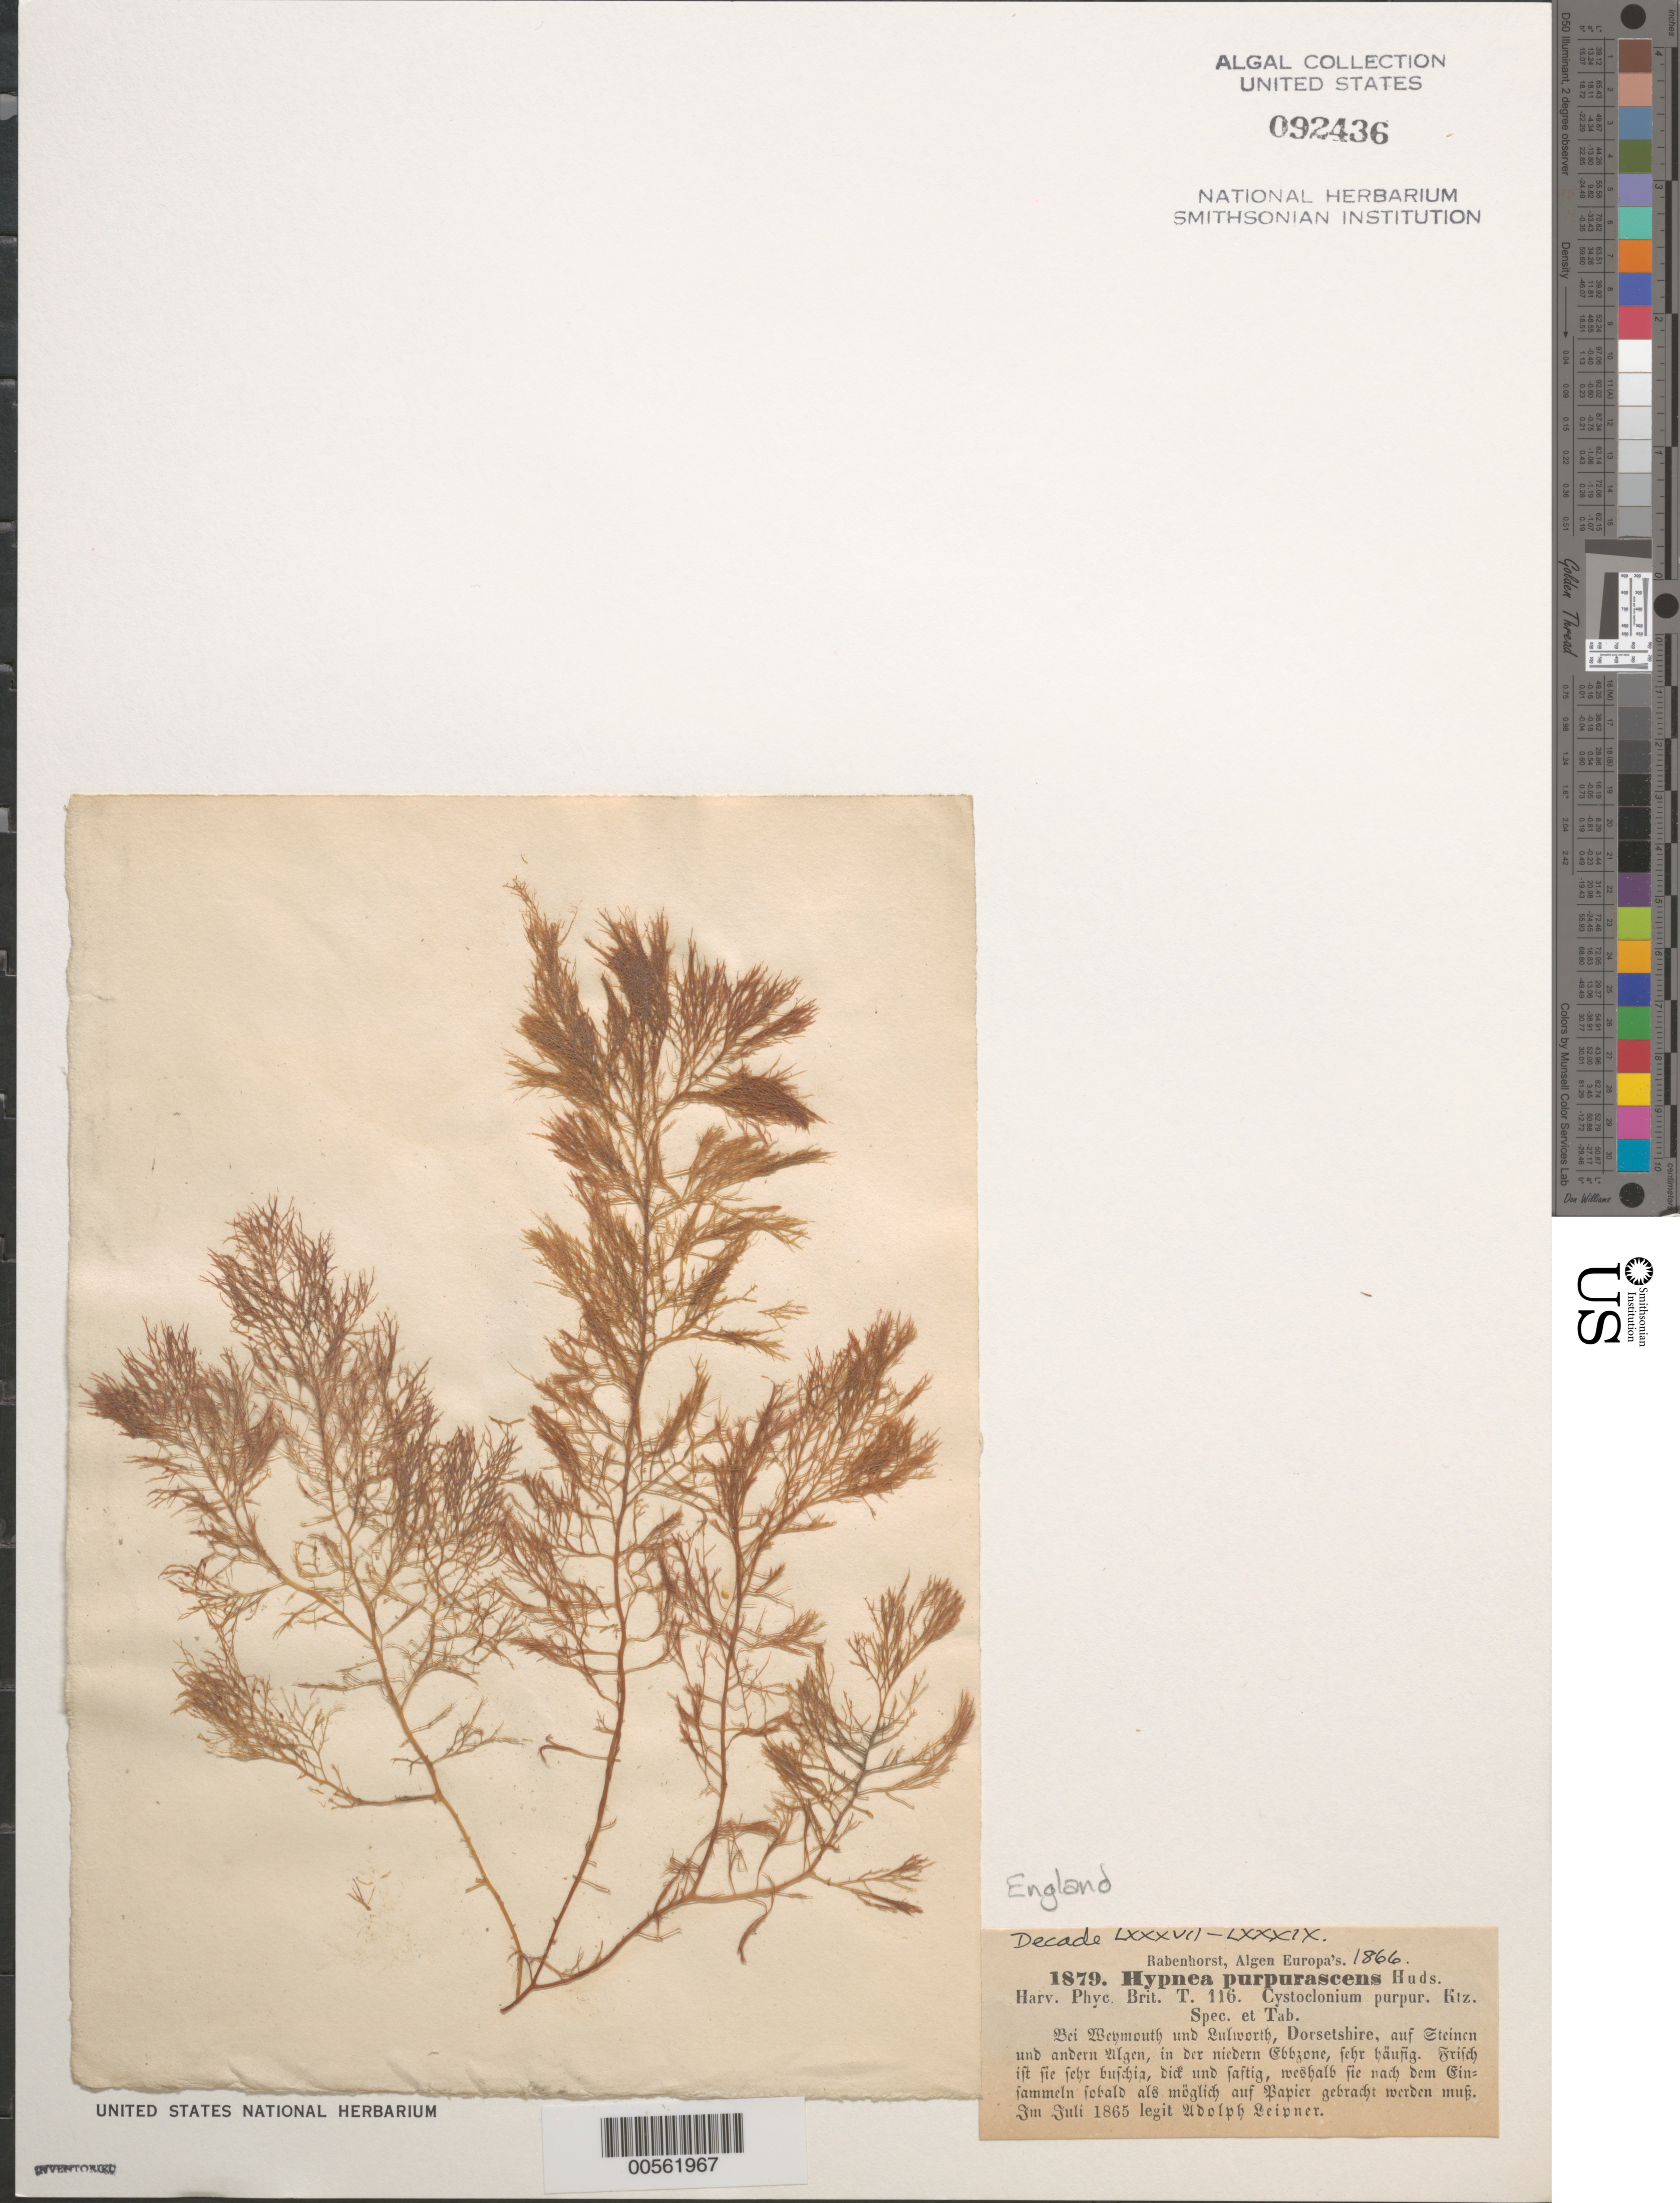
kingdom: Plantae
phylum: Rhodophyta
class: Florideophyceae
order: Gigartinales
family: Cystocloniaceae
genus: Cystoclonium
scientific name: Cystoclonium purpureum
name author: (Huds.) Batters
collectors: A. Leipner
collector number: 1879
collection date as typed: Jul 1865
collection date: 1865-07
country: United Kingdom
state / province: England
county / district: Dorset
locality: Weymouth and Lulworth (Lullworth)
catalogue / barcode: US 92436